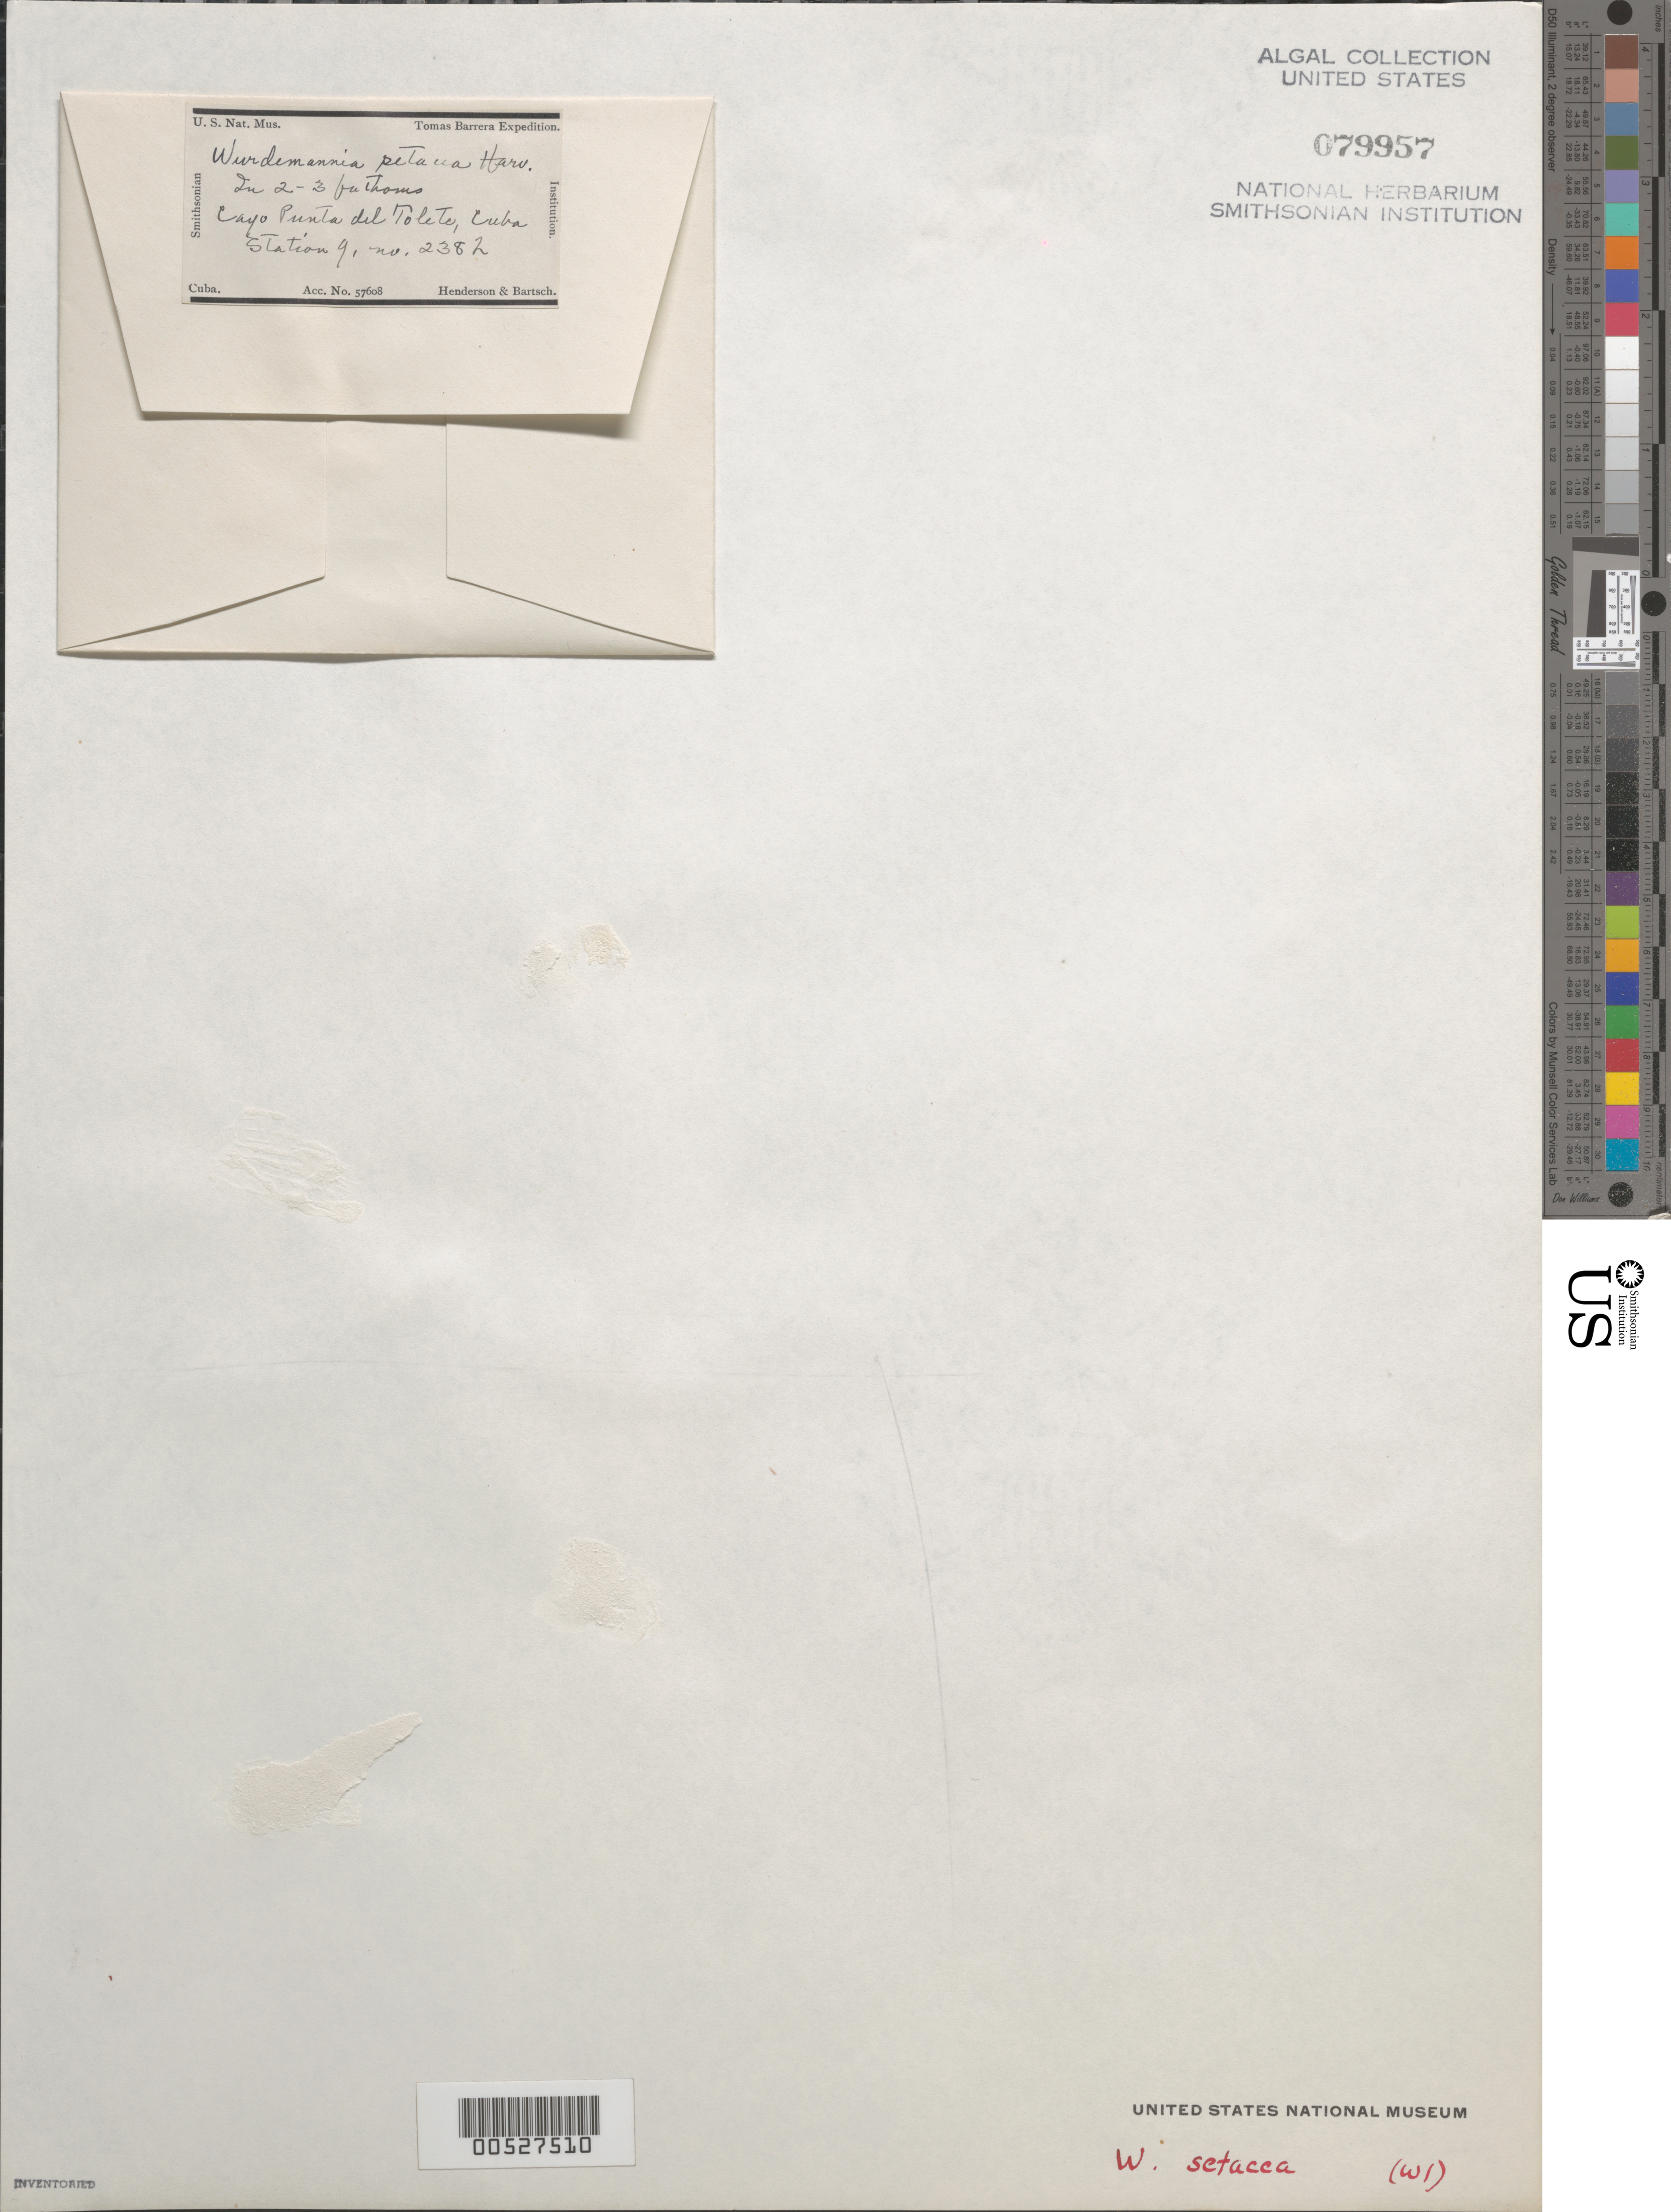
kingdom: Plantae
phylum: Rhodophyta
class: Florideophyceae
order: Gigartinales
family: Solieriaceae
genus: Wurdemannia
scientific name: Wurdemannia miniata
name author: (Spreng.) Feldmann & G. Hamel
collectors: J. Henderson & P. Bartsch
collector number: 238l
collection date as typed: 1914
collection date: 1914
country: Cuba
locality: Cayo punta del tolete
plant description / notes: Tomas Barrera Expedition, 1914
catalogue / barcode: US 79957